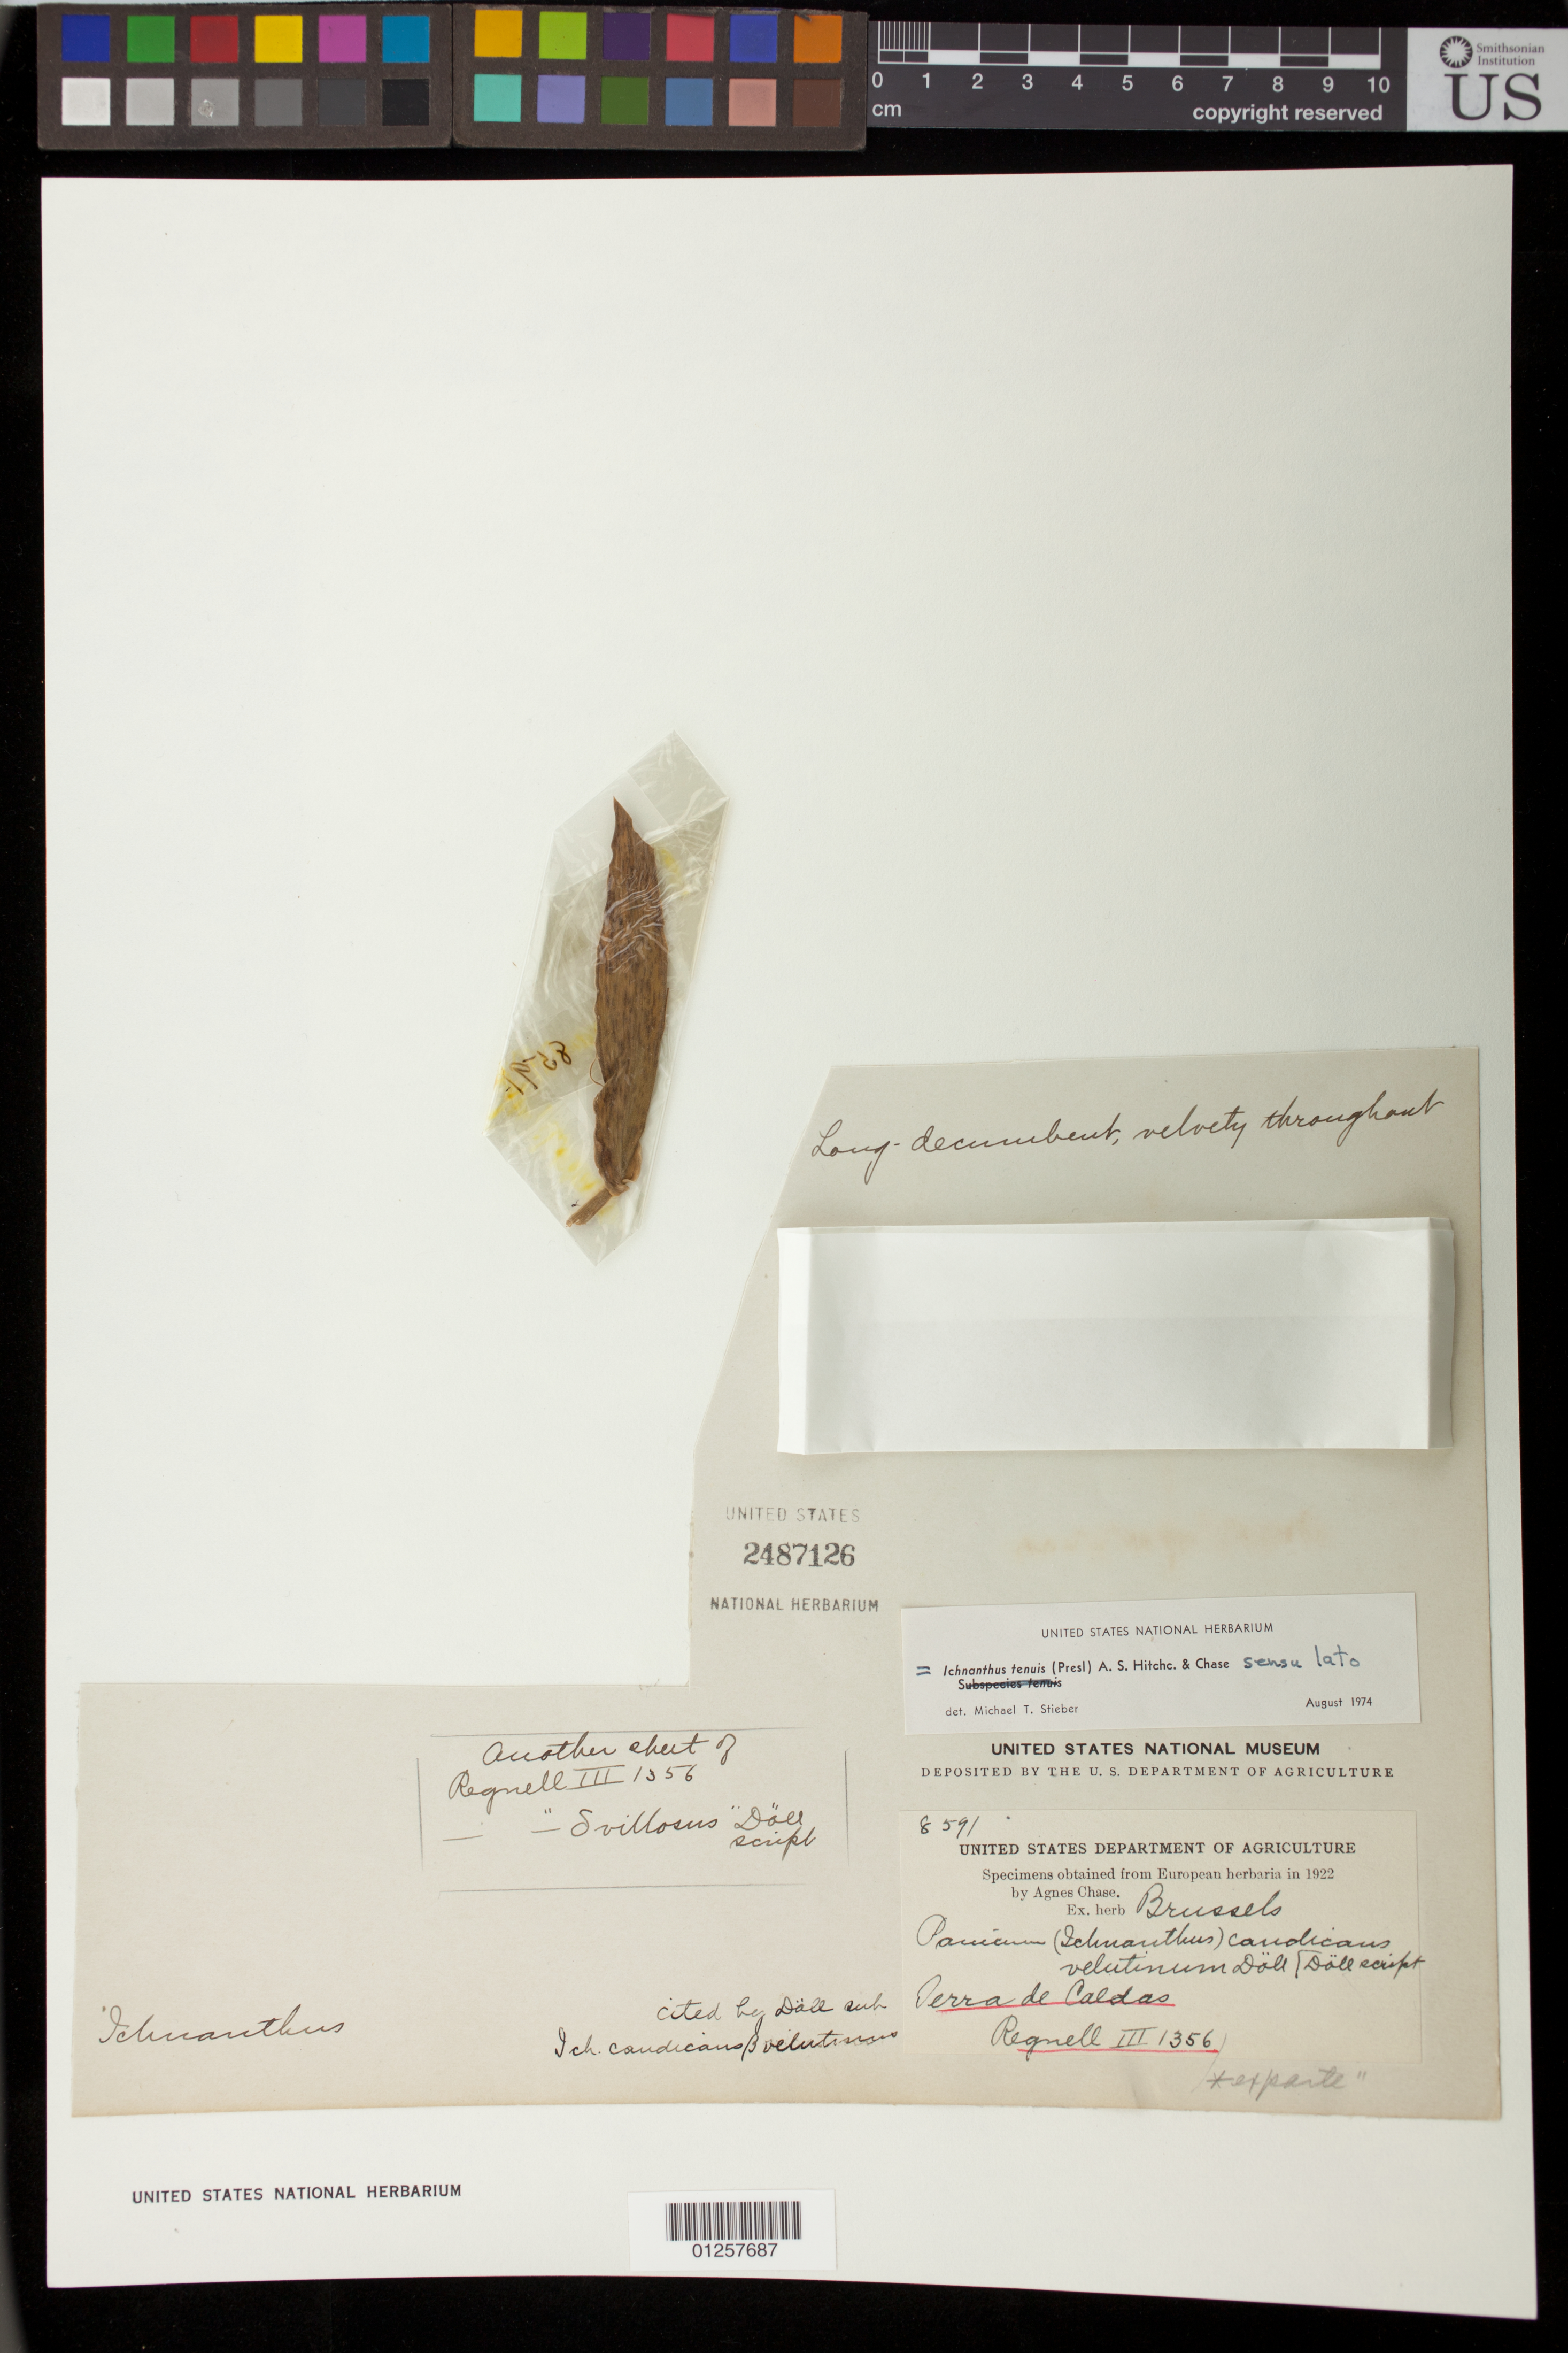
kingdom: Plantae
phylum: Tracheophyta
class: Liliopsida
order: Poales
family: Poaceae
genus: Ichnanthus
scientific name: Ichnanthus candicans var. velutinus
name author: Döll in Mart.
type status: Isosyntype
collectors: A. F. Regnell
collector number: III 1356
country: Brazil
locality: Serra de Caldas.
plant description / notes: Fragmentary material of type specimen ex herb. Brussels.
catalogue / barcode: US 2487126